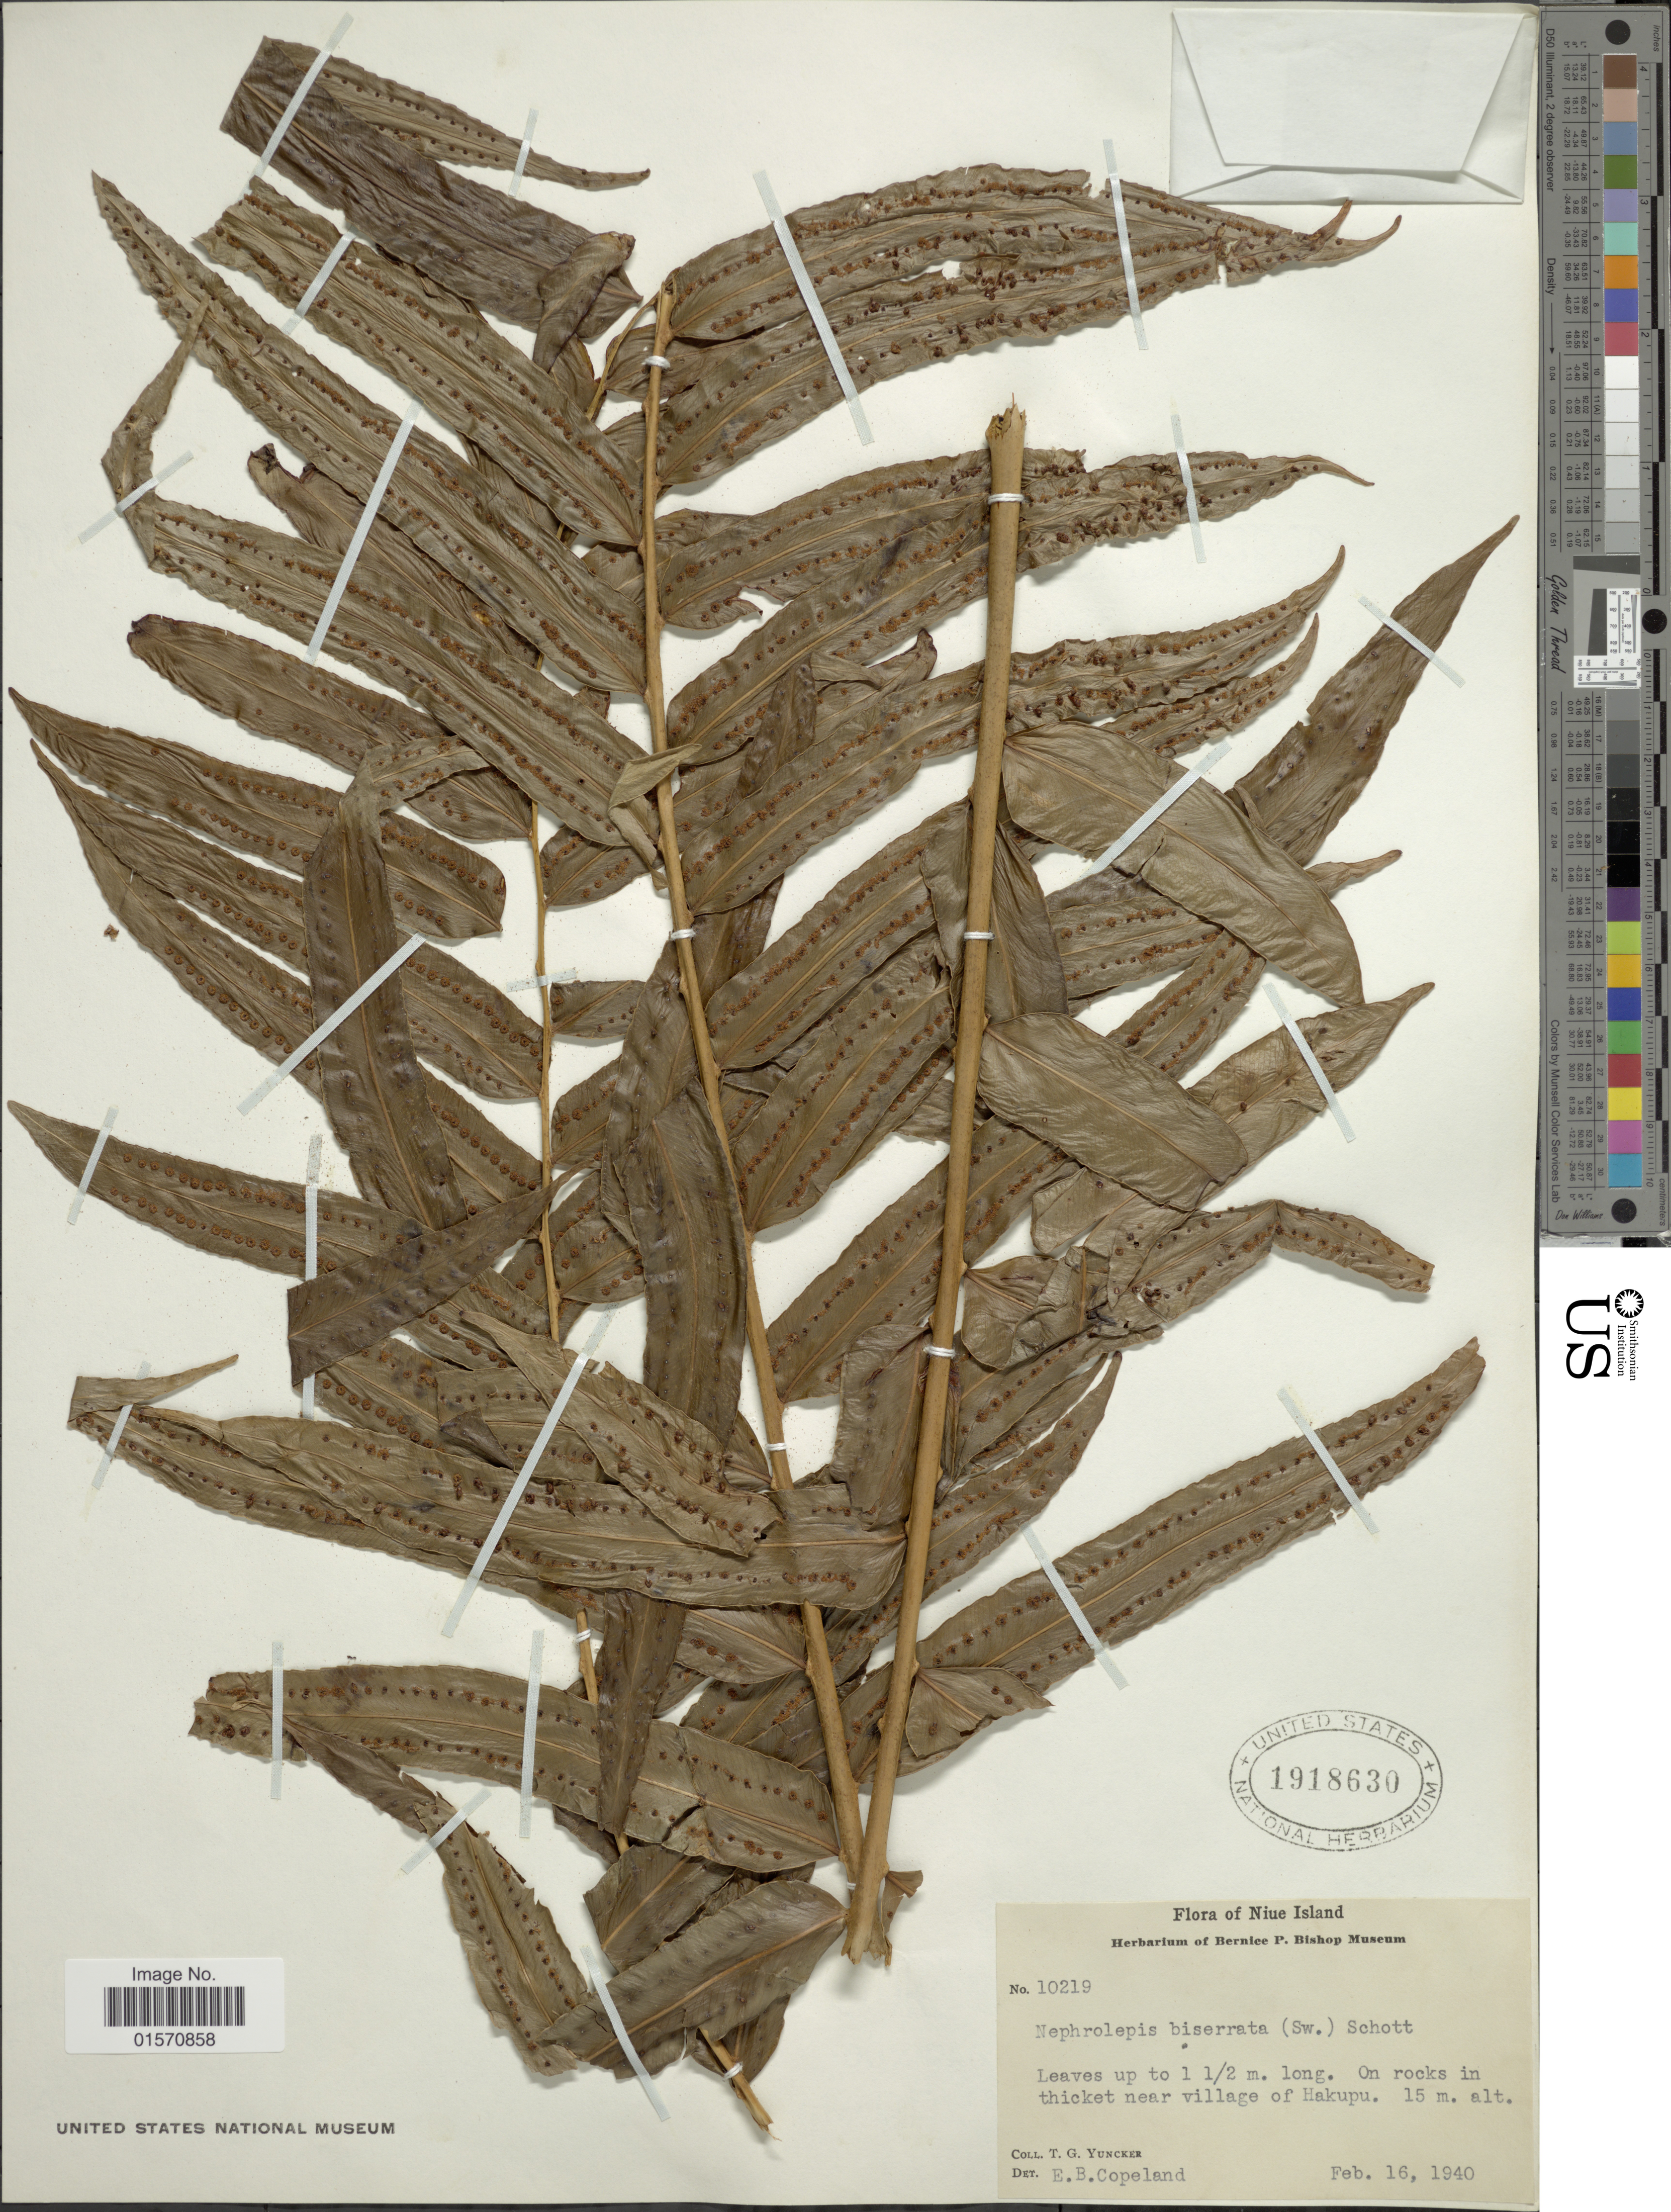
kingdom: Plantae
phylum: Tracheophyta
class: Polypodiopsida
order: Polypodiales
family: Nephrolepidaceae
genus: Nephrolepis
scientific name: Nephrolepis biserrata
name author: (Sw.) Schott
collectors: T. G. Yuncker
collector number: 10219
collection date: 1940-02-16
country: Niue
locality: Niue Island. Near village of Hakupu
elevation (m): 15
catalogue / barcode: US 1918630